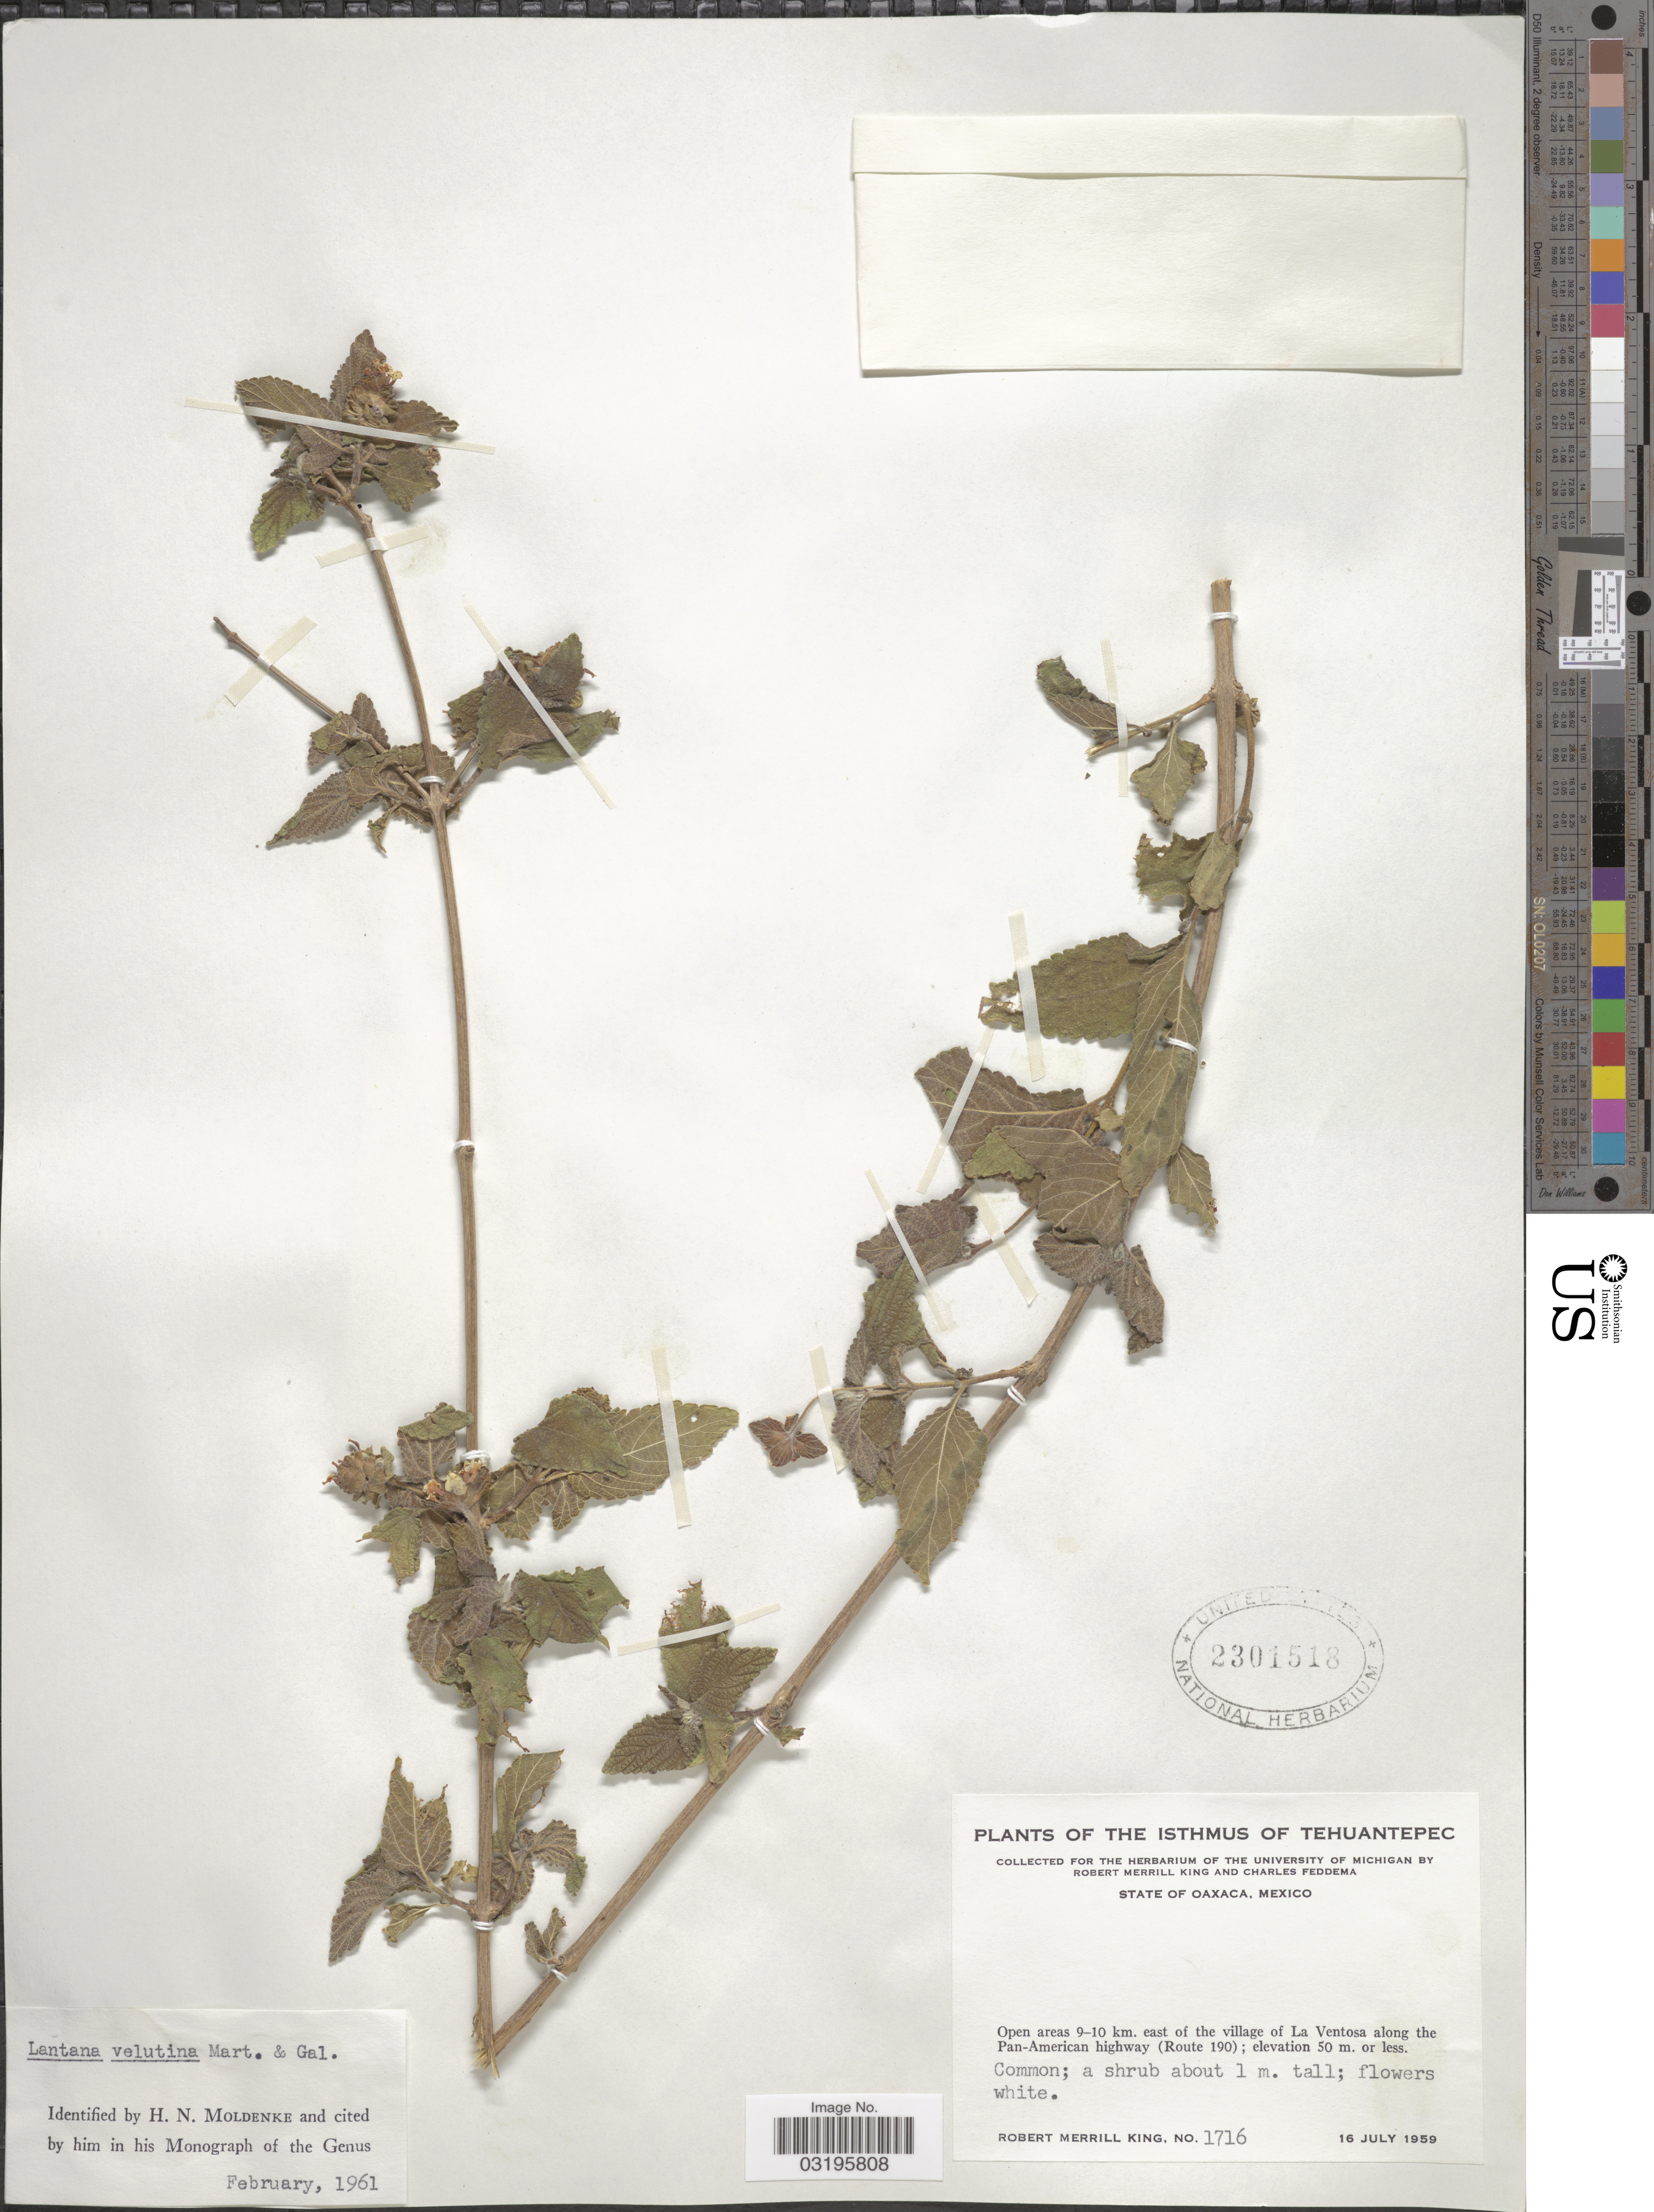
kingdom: Plantae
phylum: Tracheophyta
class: Magnoliopsida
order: Lamiales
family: Verbenaceae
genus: Lantana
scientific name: Lantana velutina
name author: M. Martens & Galeotti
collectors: R. M. King & C. Feddema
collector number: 1716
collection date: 1959-07-16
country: Mexico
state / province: Oaxaca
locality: Isthmus of Tehuantepec. Open areas 9-10 km. east of the village of La Ventosa along the Pan-American highway (Route 190).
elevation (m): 50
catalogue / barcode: US 2301518